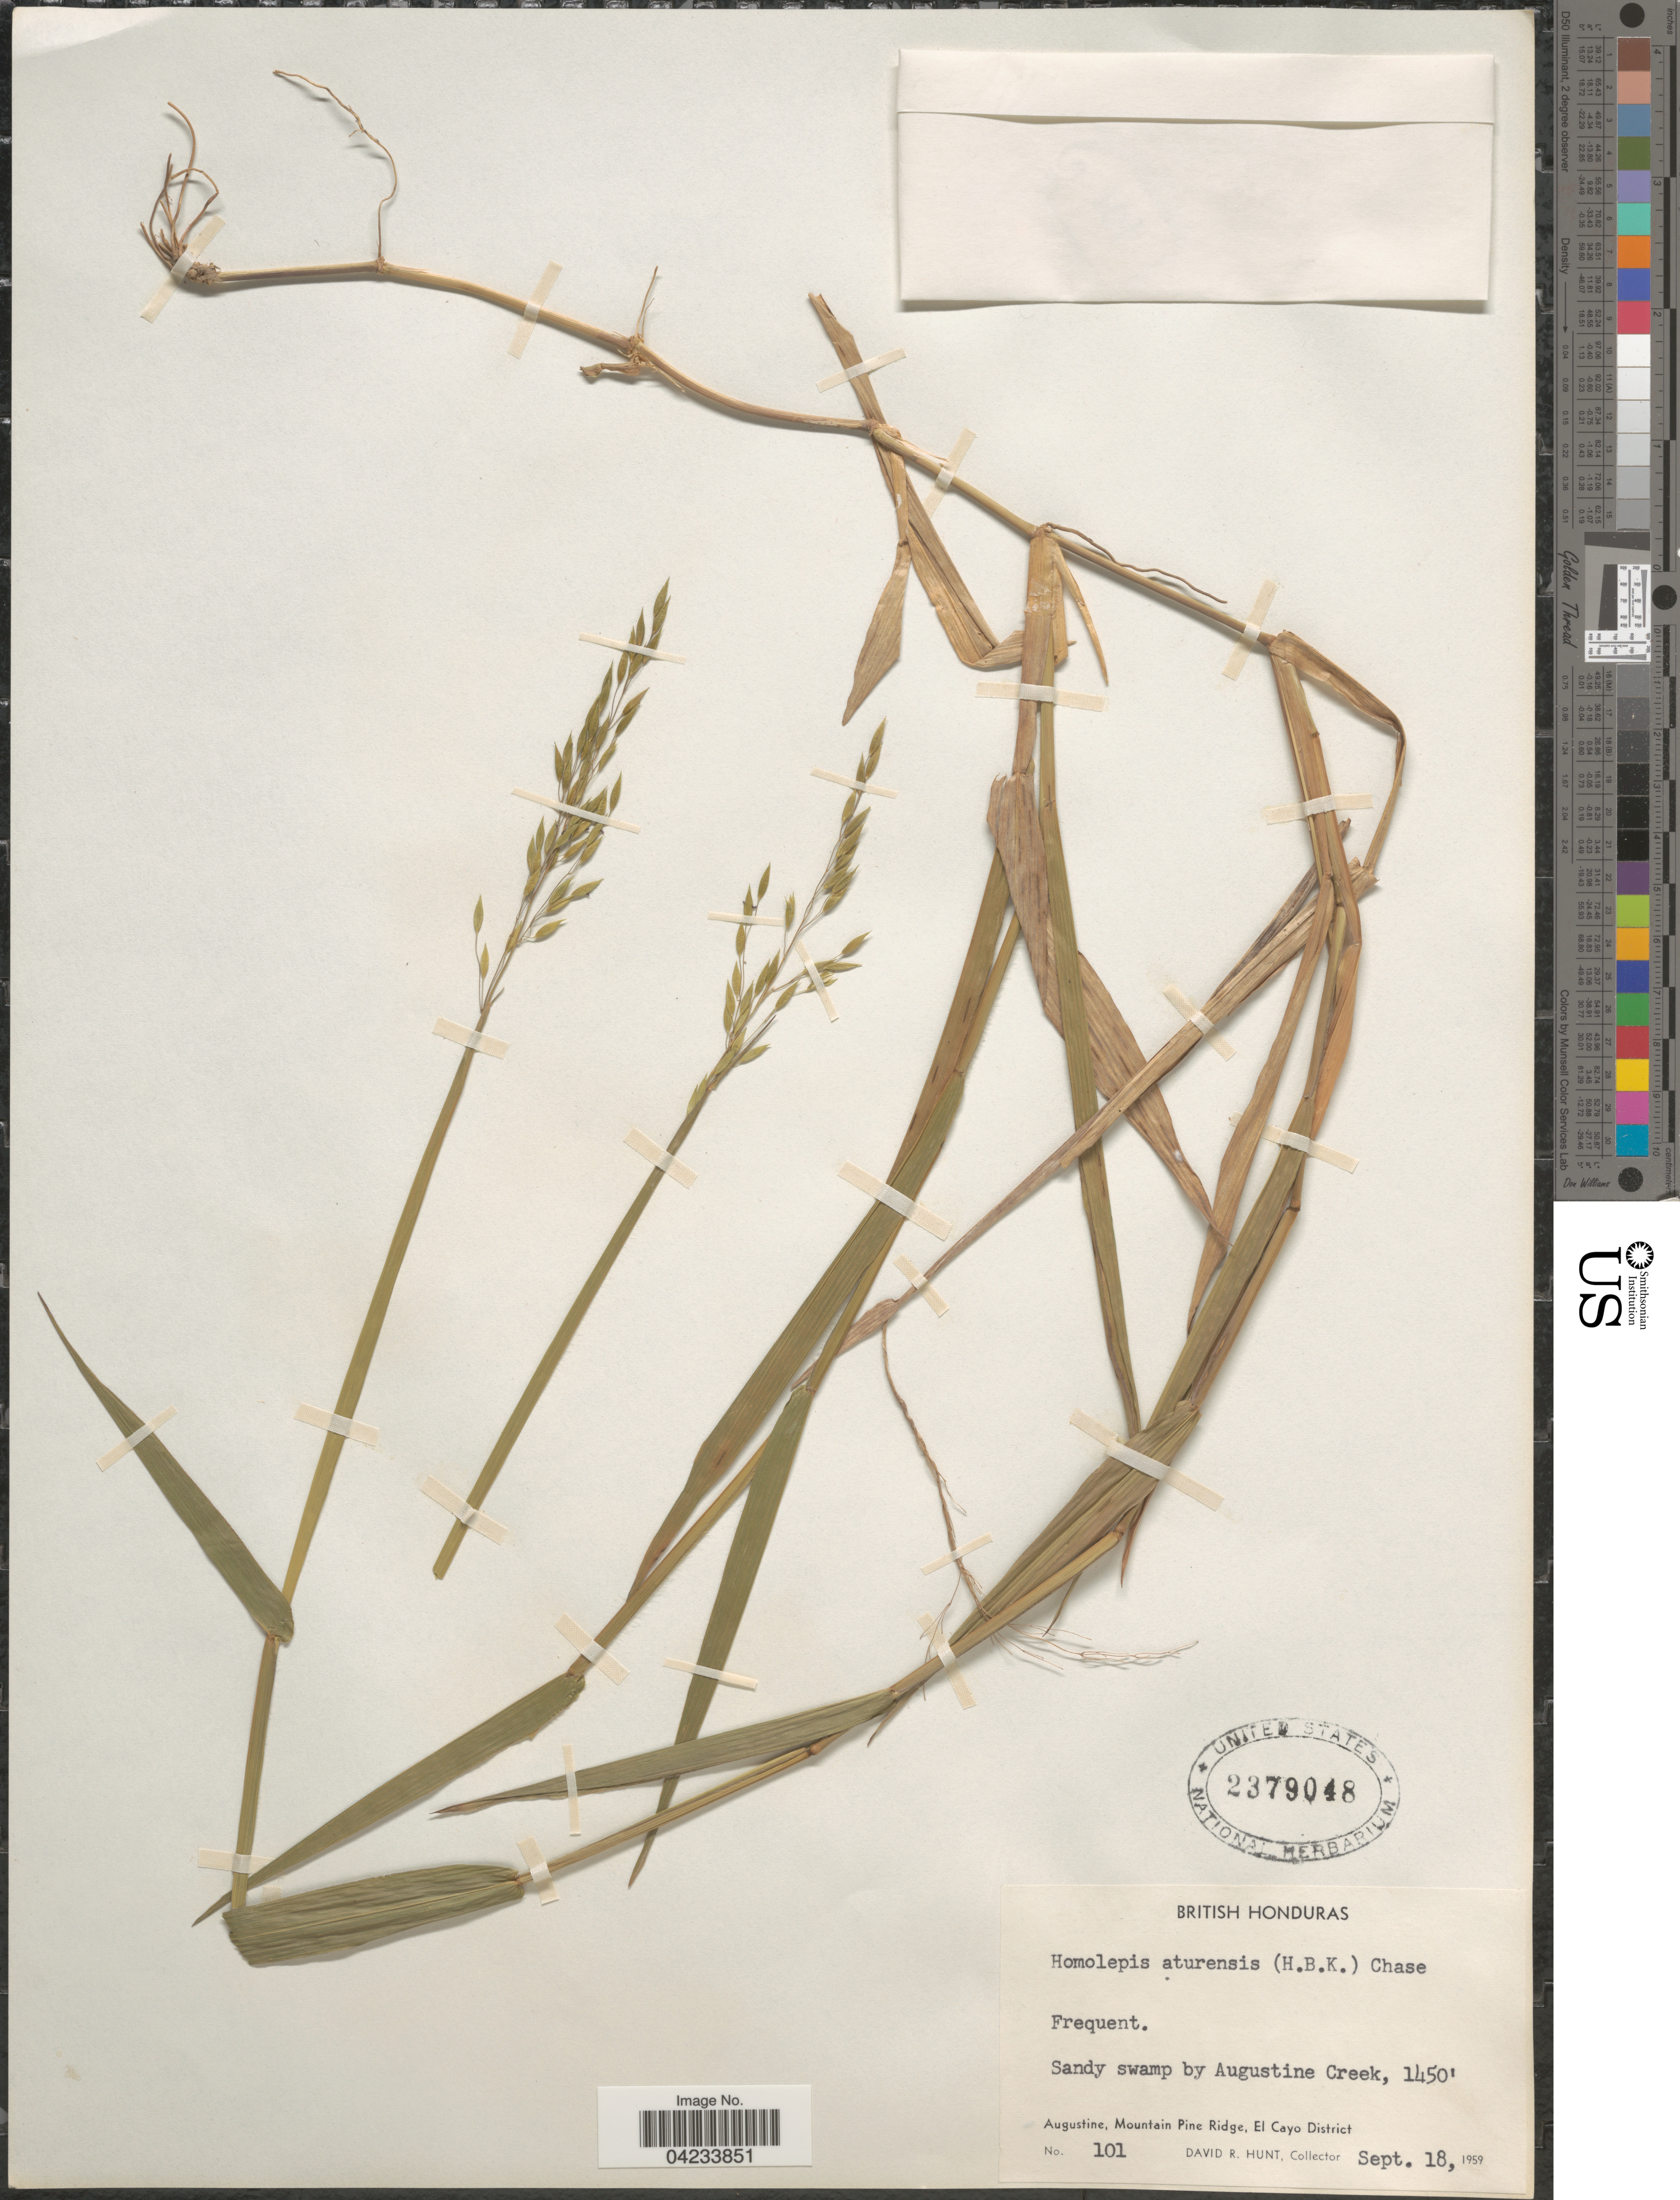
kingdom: Plantae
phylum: Tracheophyta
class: Liliopsida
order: Poales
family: Poaceae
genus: Homolepis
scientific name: Homolepis aturensis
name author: (Kunth) Chase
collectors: D. R. Hunt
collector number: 101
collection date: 1959-09-18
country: Belize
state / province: Cayo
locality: British Honduras. Sandy swamp by Augustine Creek. Augustine, Mountain Pine Ridge, El Cayo District.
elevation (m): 442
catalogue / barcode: US 2379048